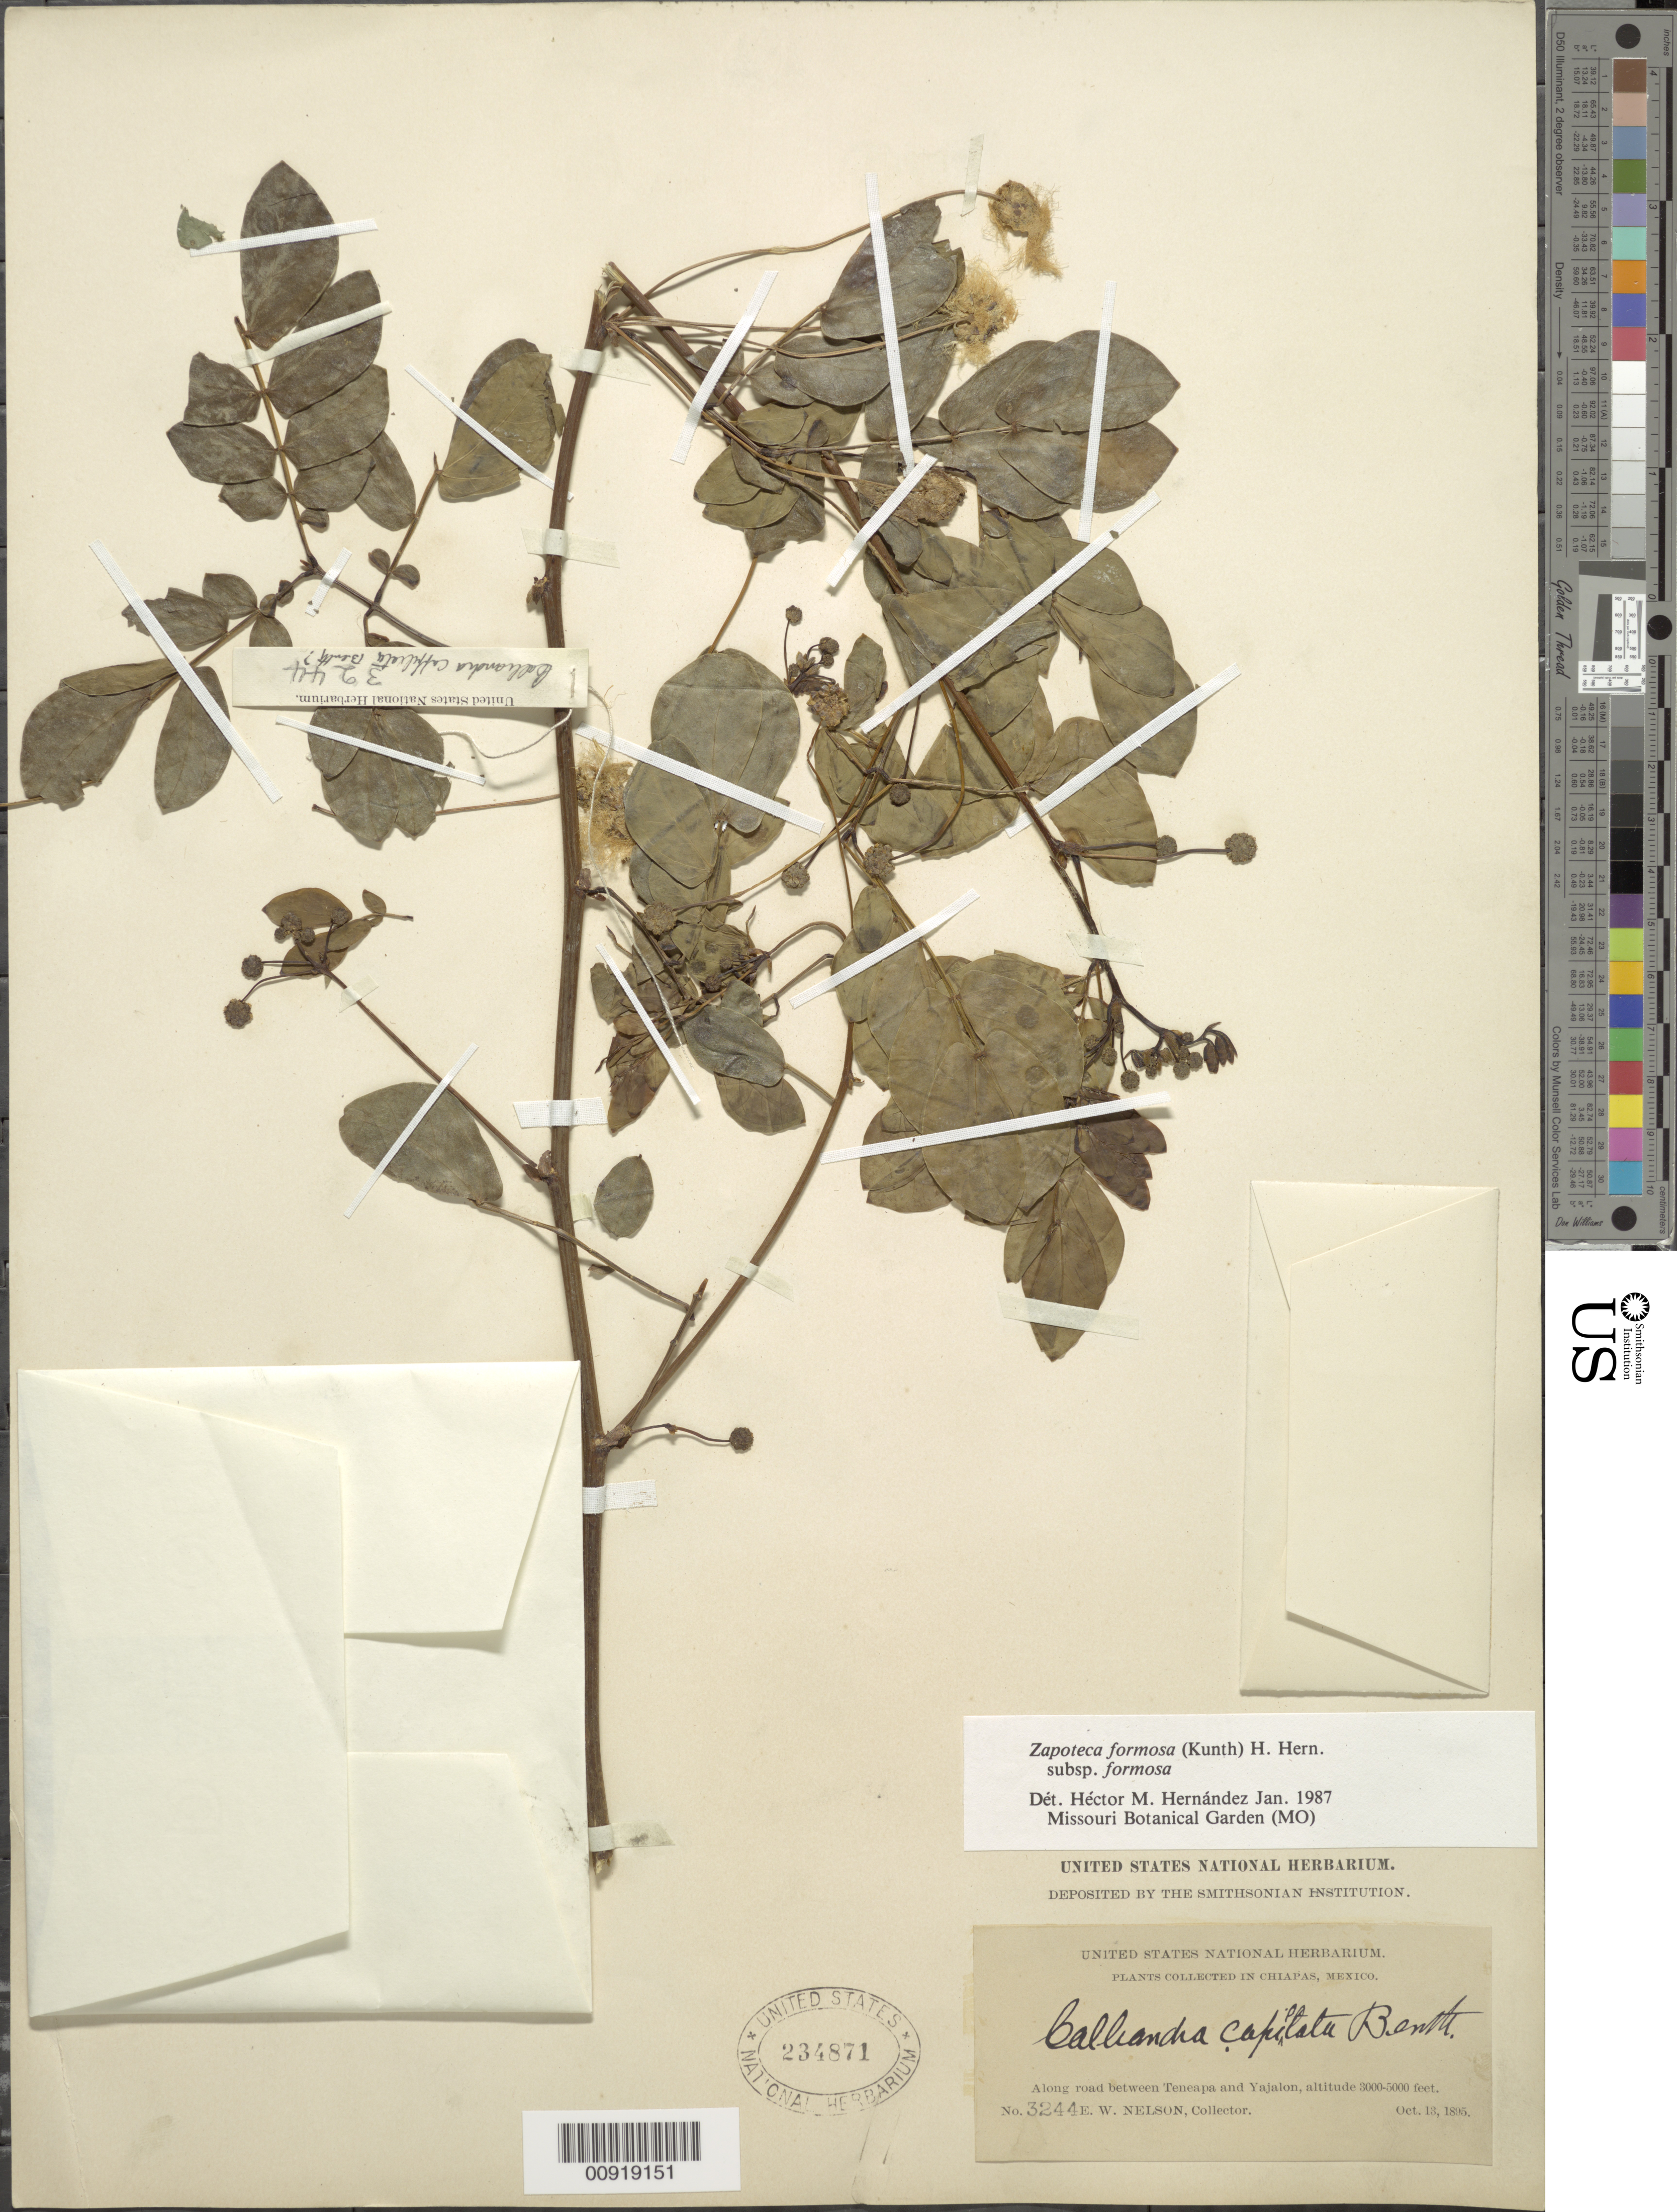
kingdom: Plantae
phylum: Tracheophyta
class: Magnoliopsida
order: Fabales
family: Fabaceae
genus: Zapoteca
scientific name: Zapoteca formosa subsp. formosa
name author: (Kunth) H.M. Hern.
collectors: E. W. Nelson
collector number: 3244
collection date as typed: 13 Oct 1895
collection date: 1895-10-13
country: Mexico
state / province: Chiapas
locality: Along road between Teneapa and Yajalon, Chiapas.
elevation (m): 914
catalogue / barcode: US 234871